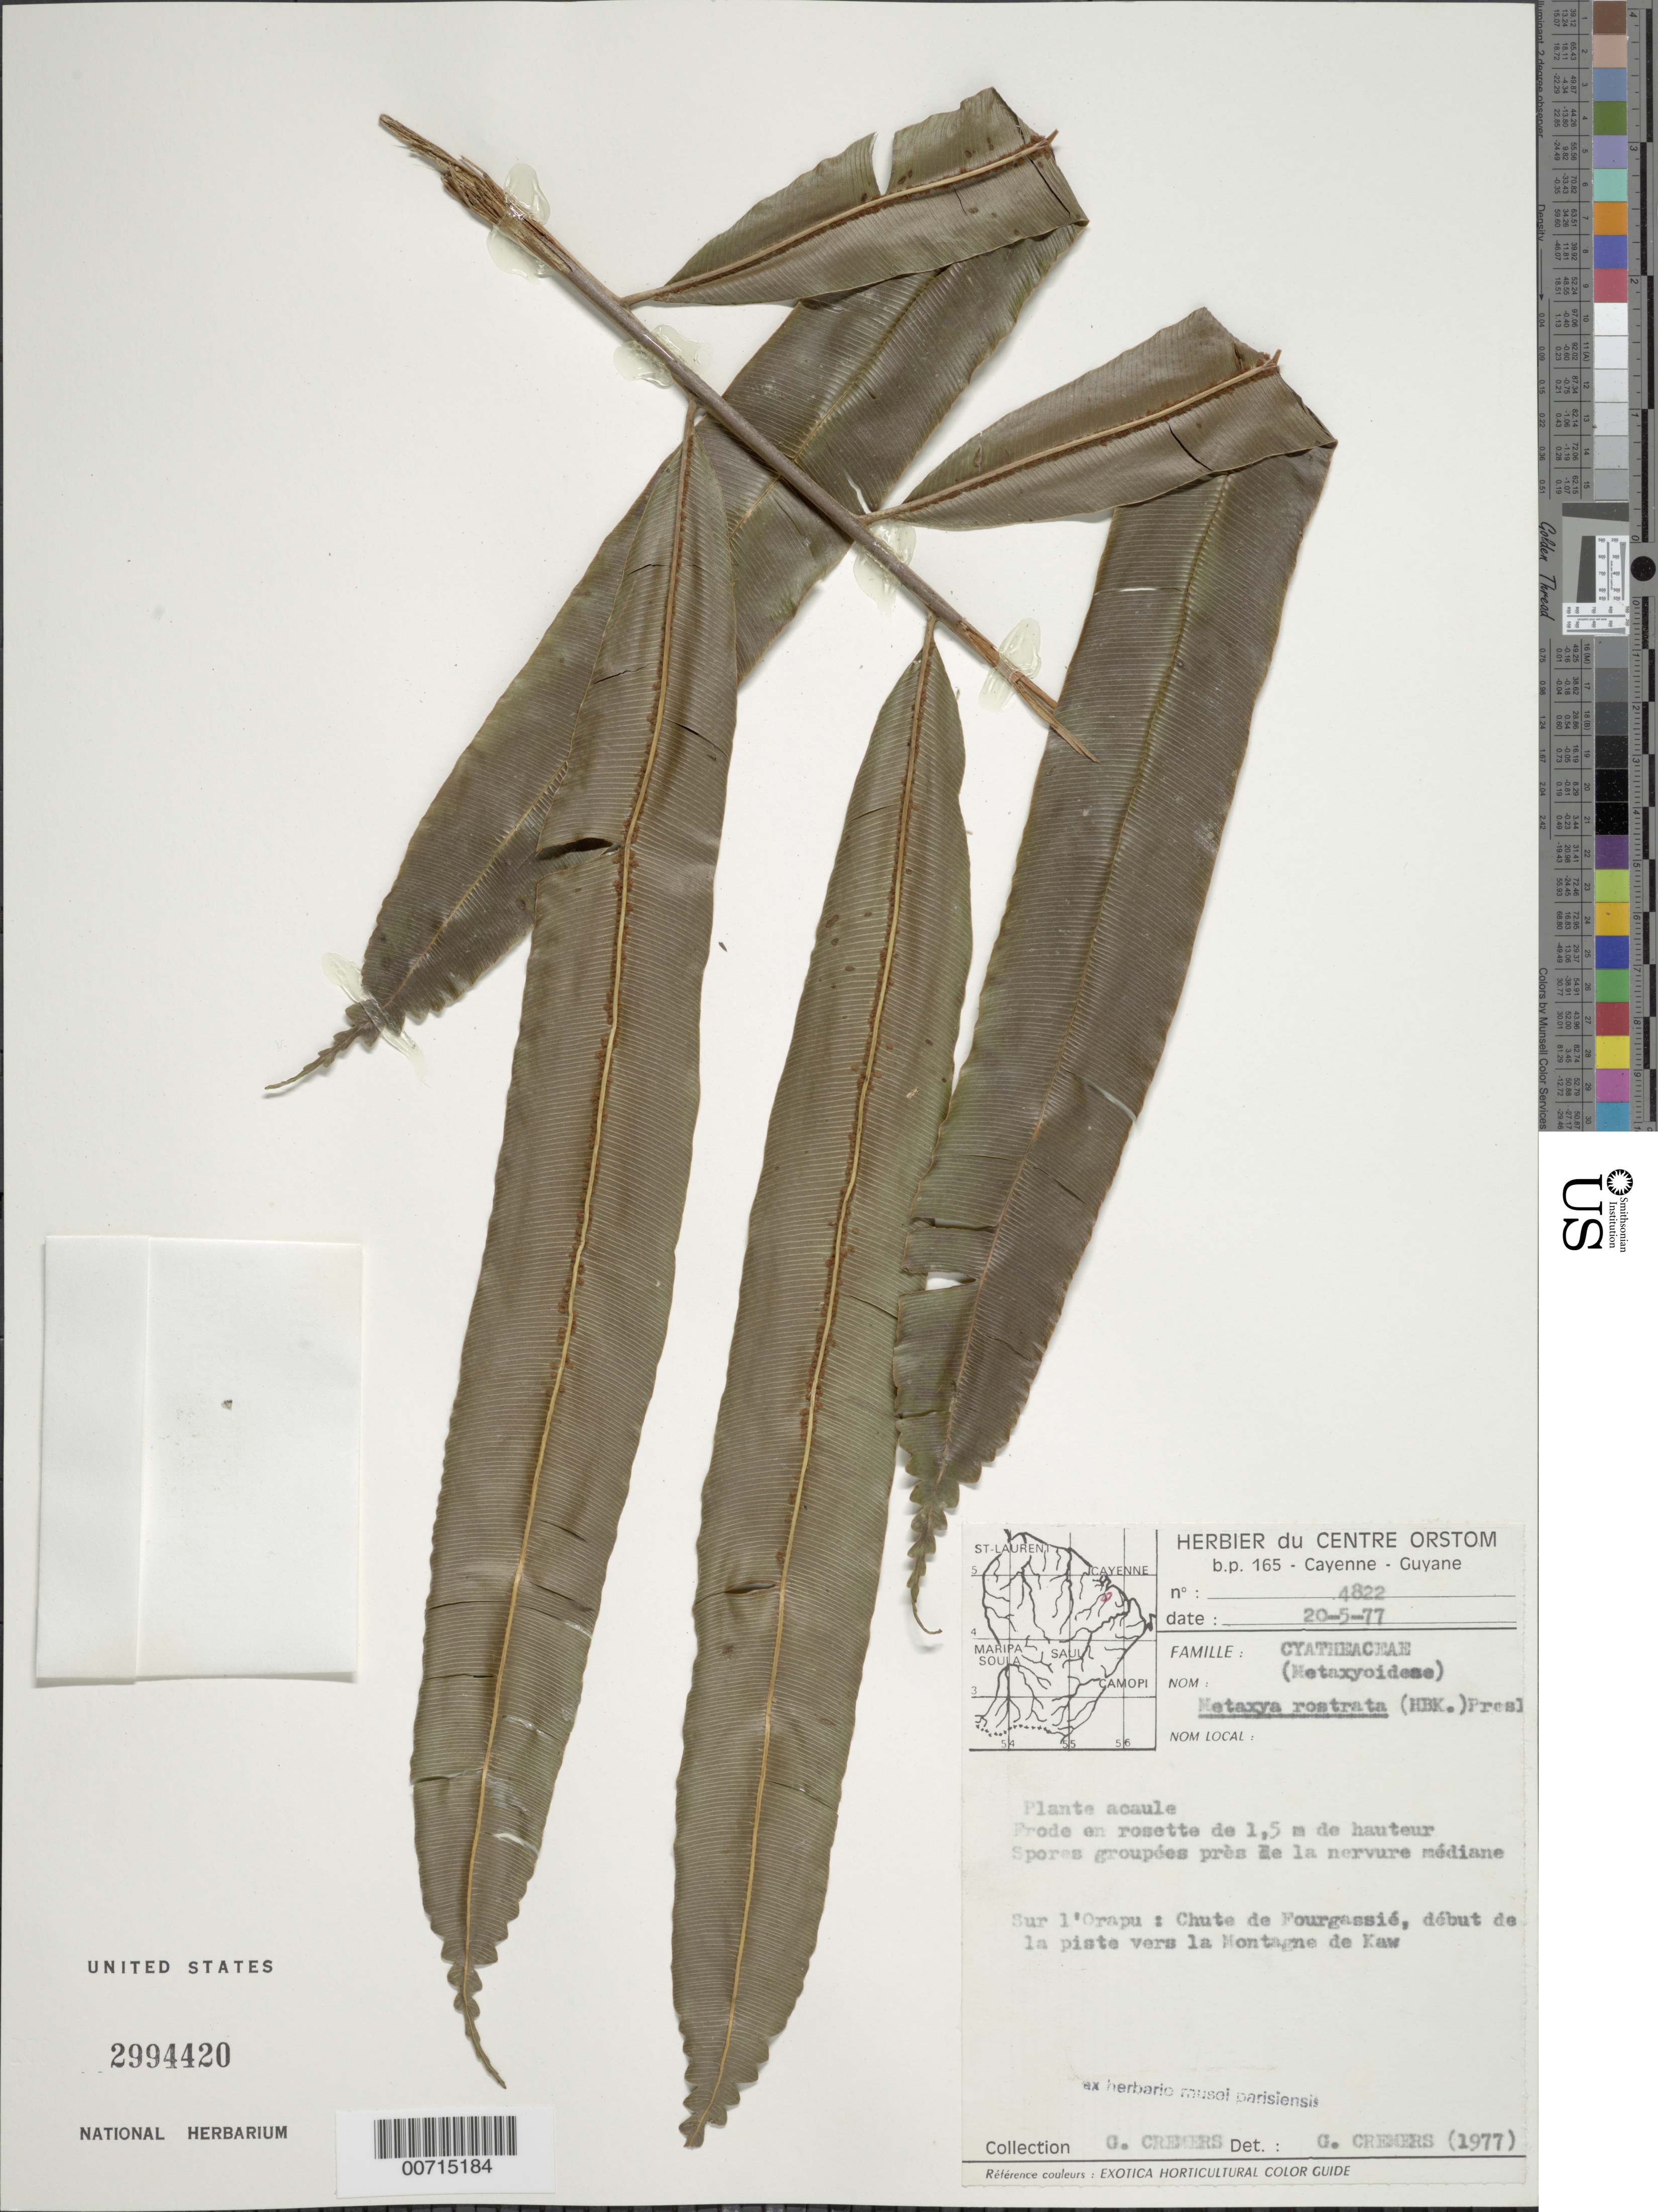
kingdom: Plantae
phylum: Tracheophyta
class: Polypodiopsida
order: Cyatheales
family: Metaxyaceae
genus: Metaxya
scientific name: Metaxya rostrata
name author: (Kunth) C. Presl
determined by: Cremers, Georges A.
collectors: G. Cremers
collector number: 4822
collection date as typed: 20-May-77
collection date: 1977-05-20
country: French Guiana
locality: Montagne de Kaw, sur l'Orapu, chute de Fourgassié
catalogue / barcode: US 2994420